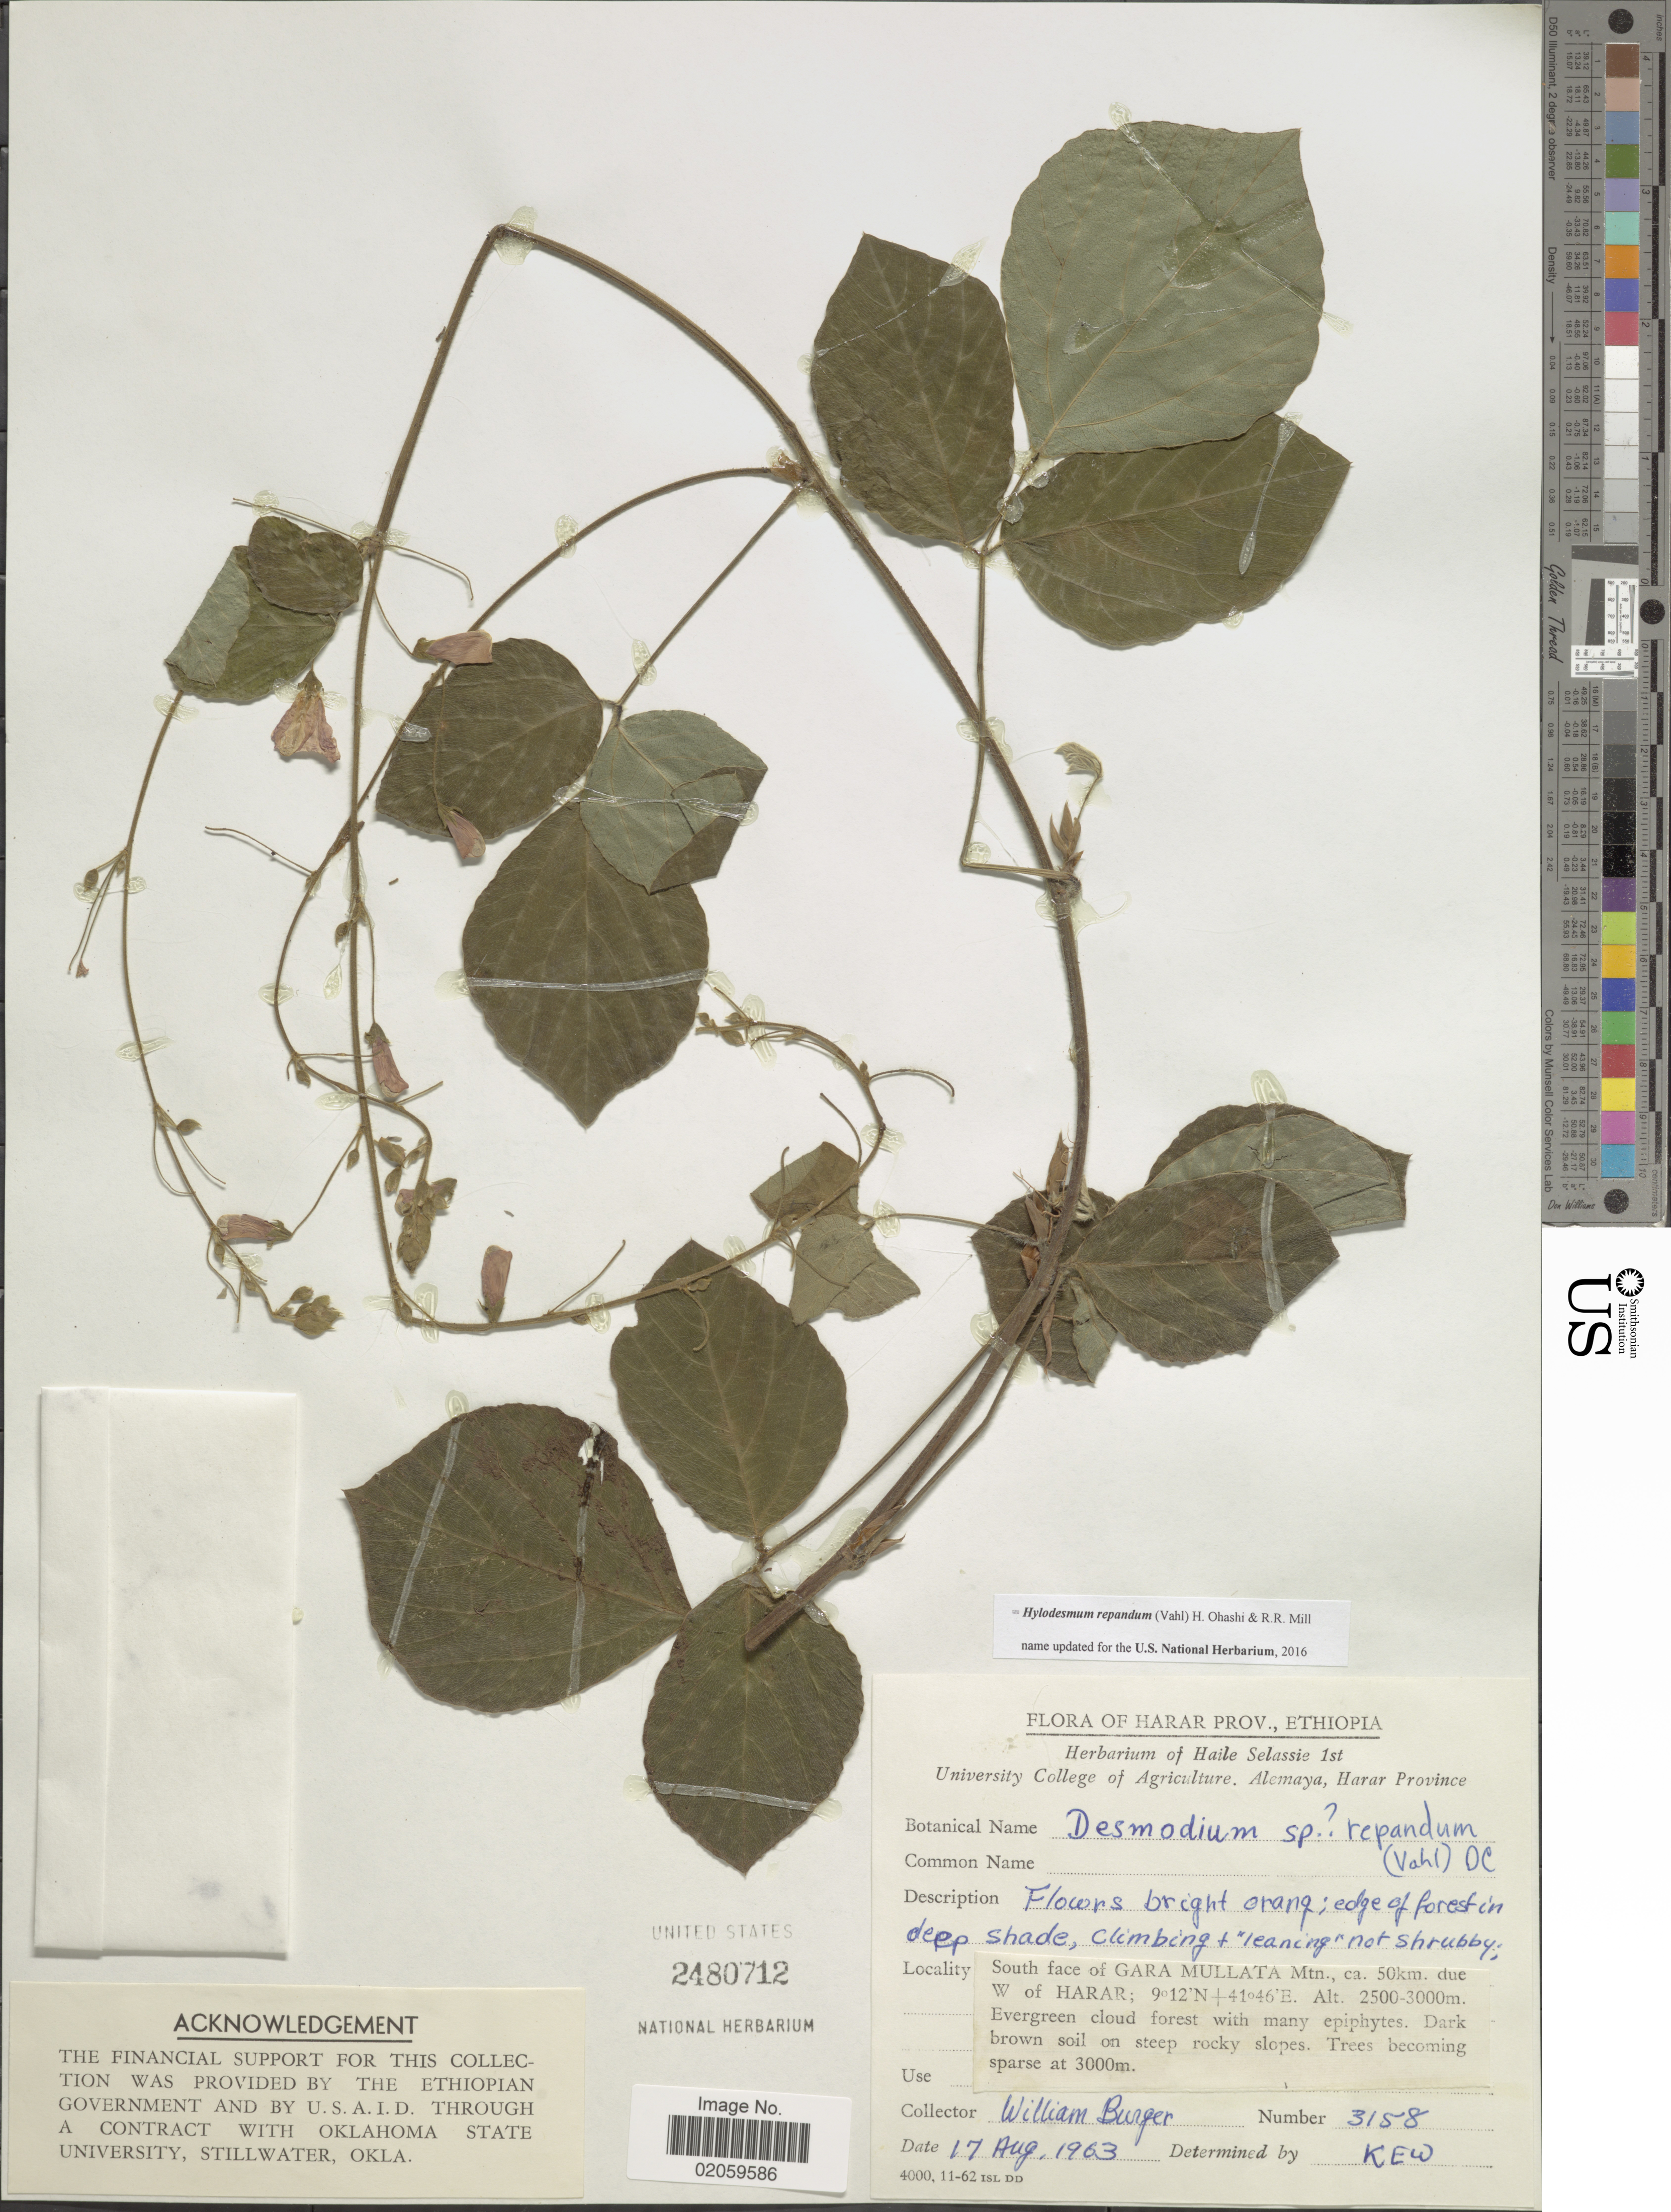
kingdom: Plantae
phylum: Tracheophyta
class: Magnoliopsida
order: Fabales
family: Fabaceae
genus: Hylodesmum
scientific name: Hylodesmum repandum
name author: (Vahl) H. Ohashi & R.R. Mill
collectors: W. Burger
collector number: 3158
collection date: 1963-08-17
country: Ethiopia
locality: Harar Prov. South face of Gara Mullata Mtn., ca. 50km due W of Harar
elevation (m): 2500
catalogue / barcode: US 2480712